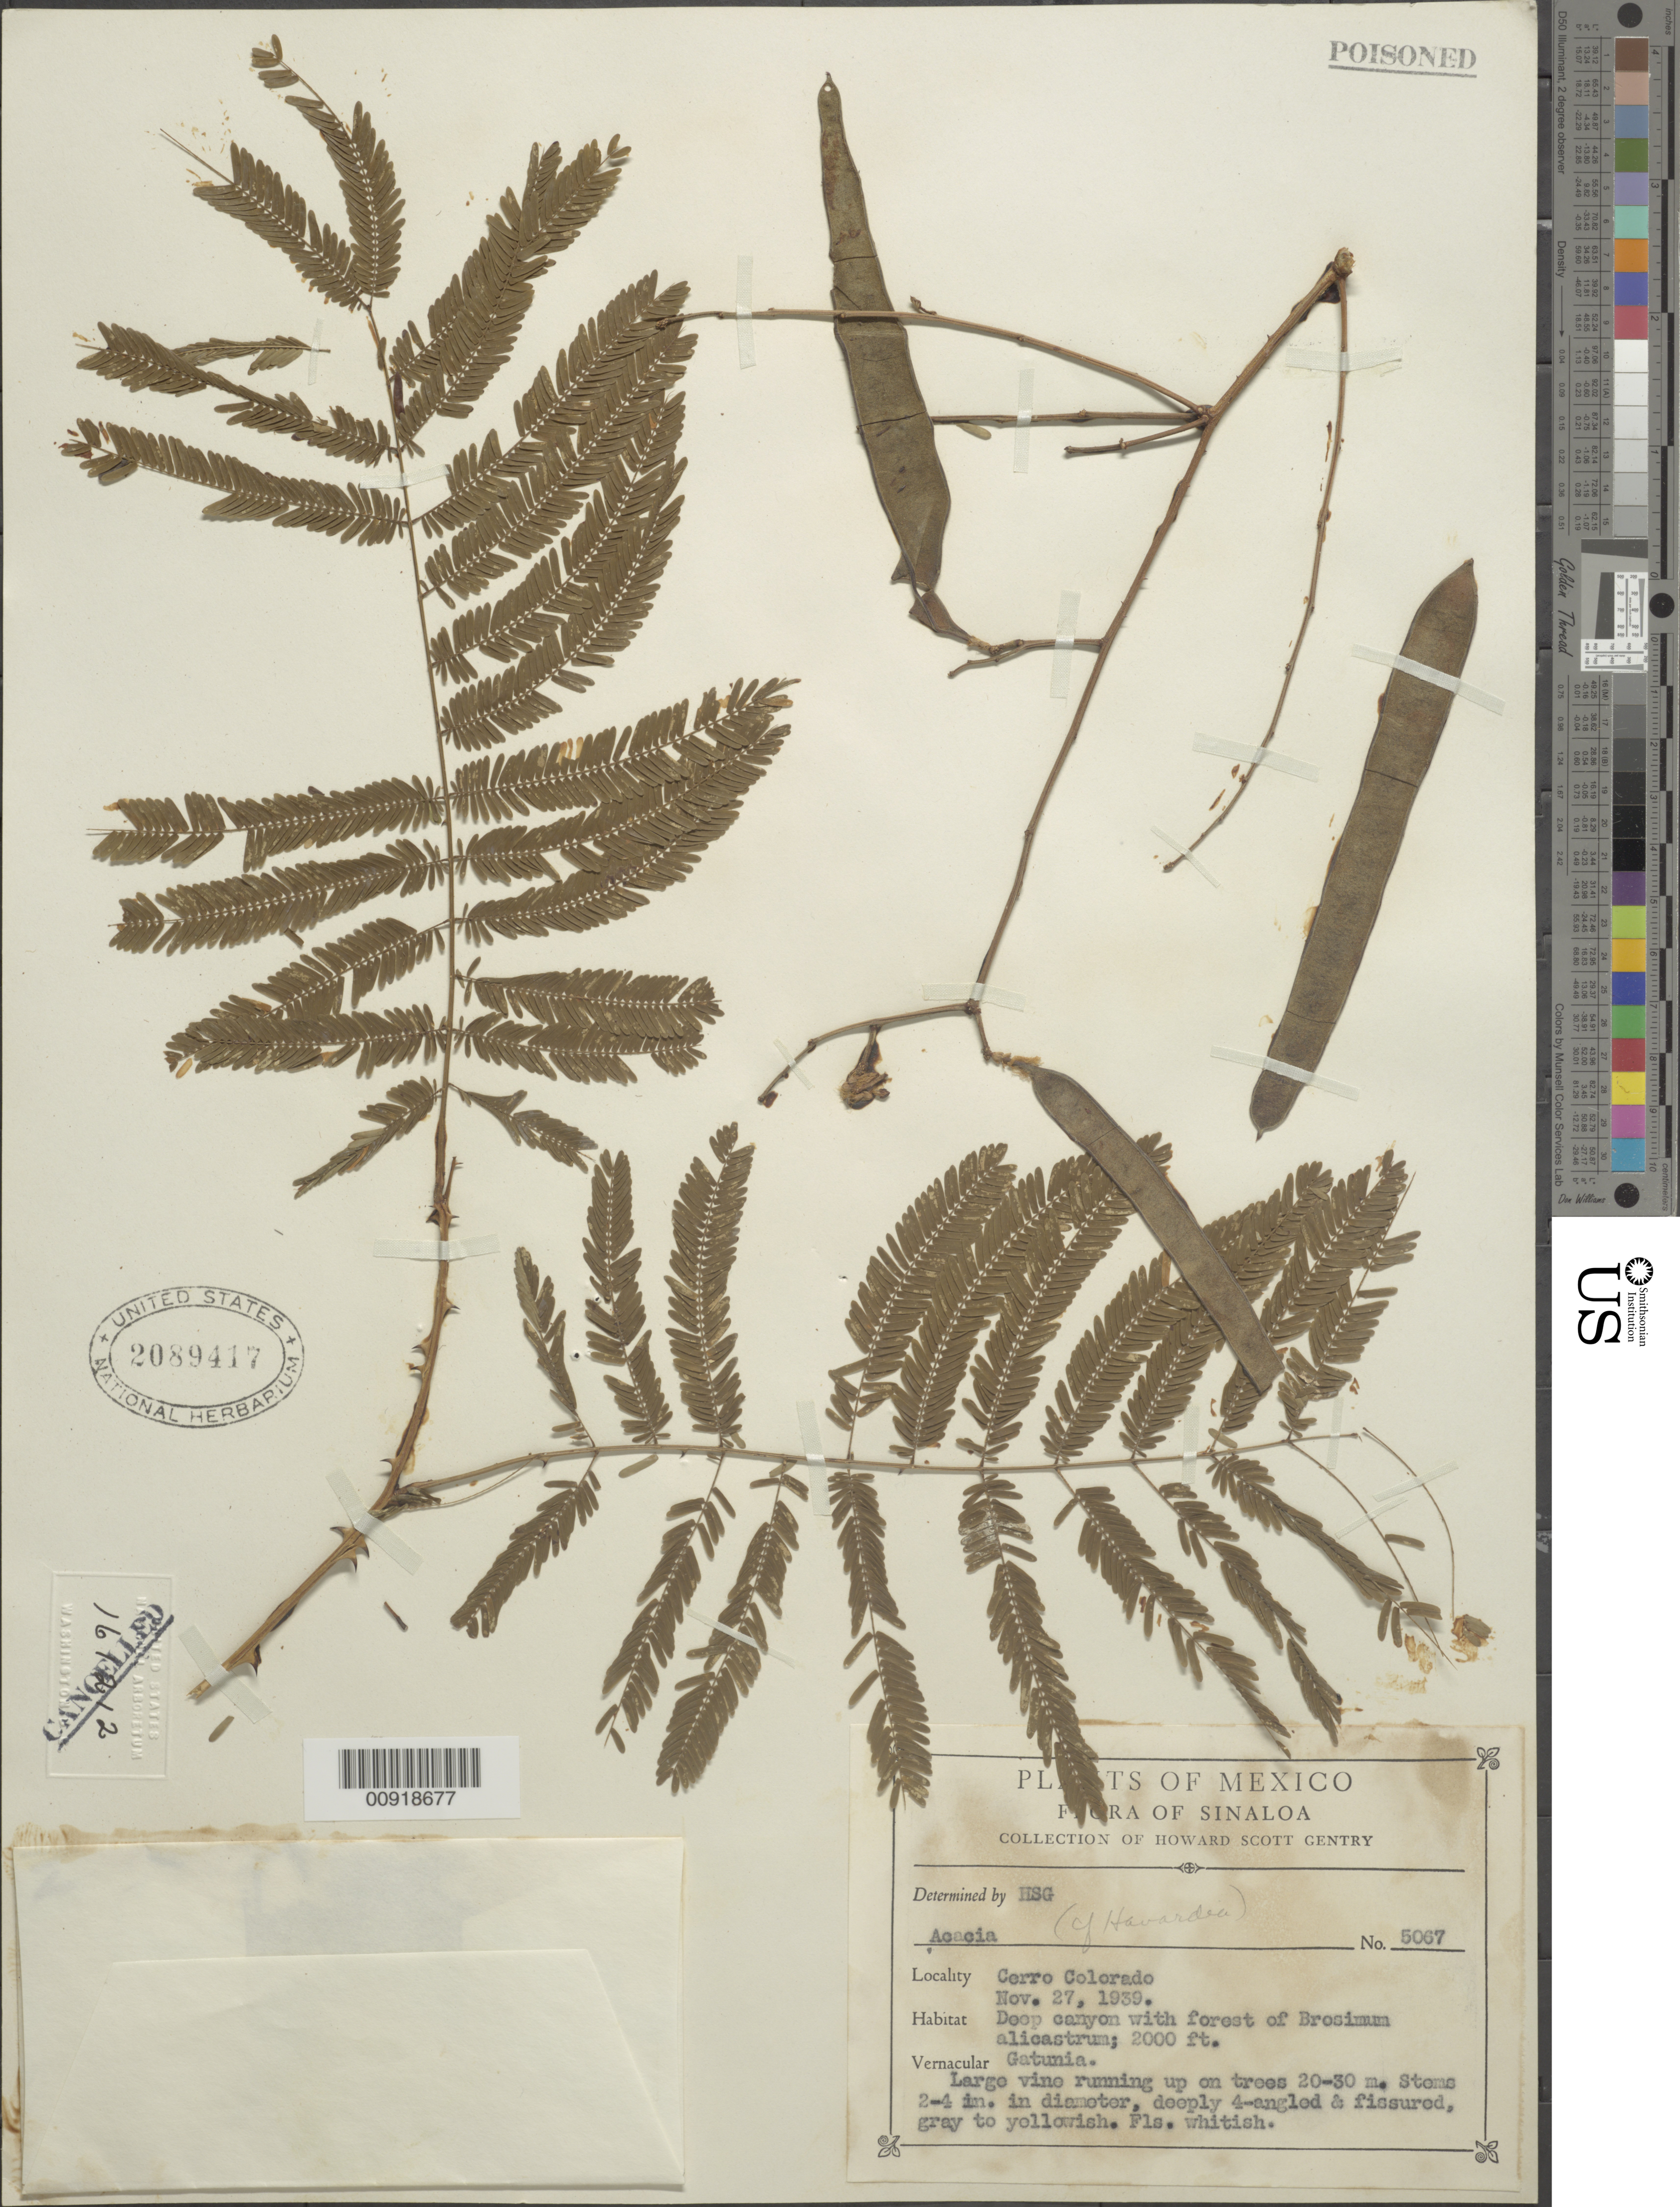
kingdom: Plantae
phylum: Tracheophyta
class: Magnoliopsida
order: Fabales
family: Fabaceae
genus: Pithecellobium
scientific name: Pithecellobium sp.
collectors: H. S. Gentry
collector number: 5067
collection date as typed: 27 Nov 1939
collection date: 1939-11-27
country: Mexico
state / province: Sinaloa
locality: Cerro Colorado.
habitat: Deep canyon with forest of Brosimum alicastrum.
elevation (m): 610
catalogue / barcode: US 2089417